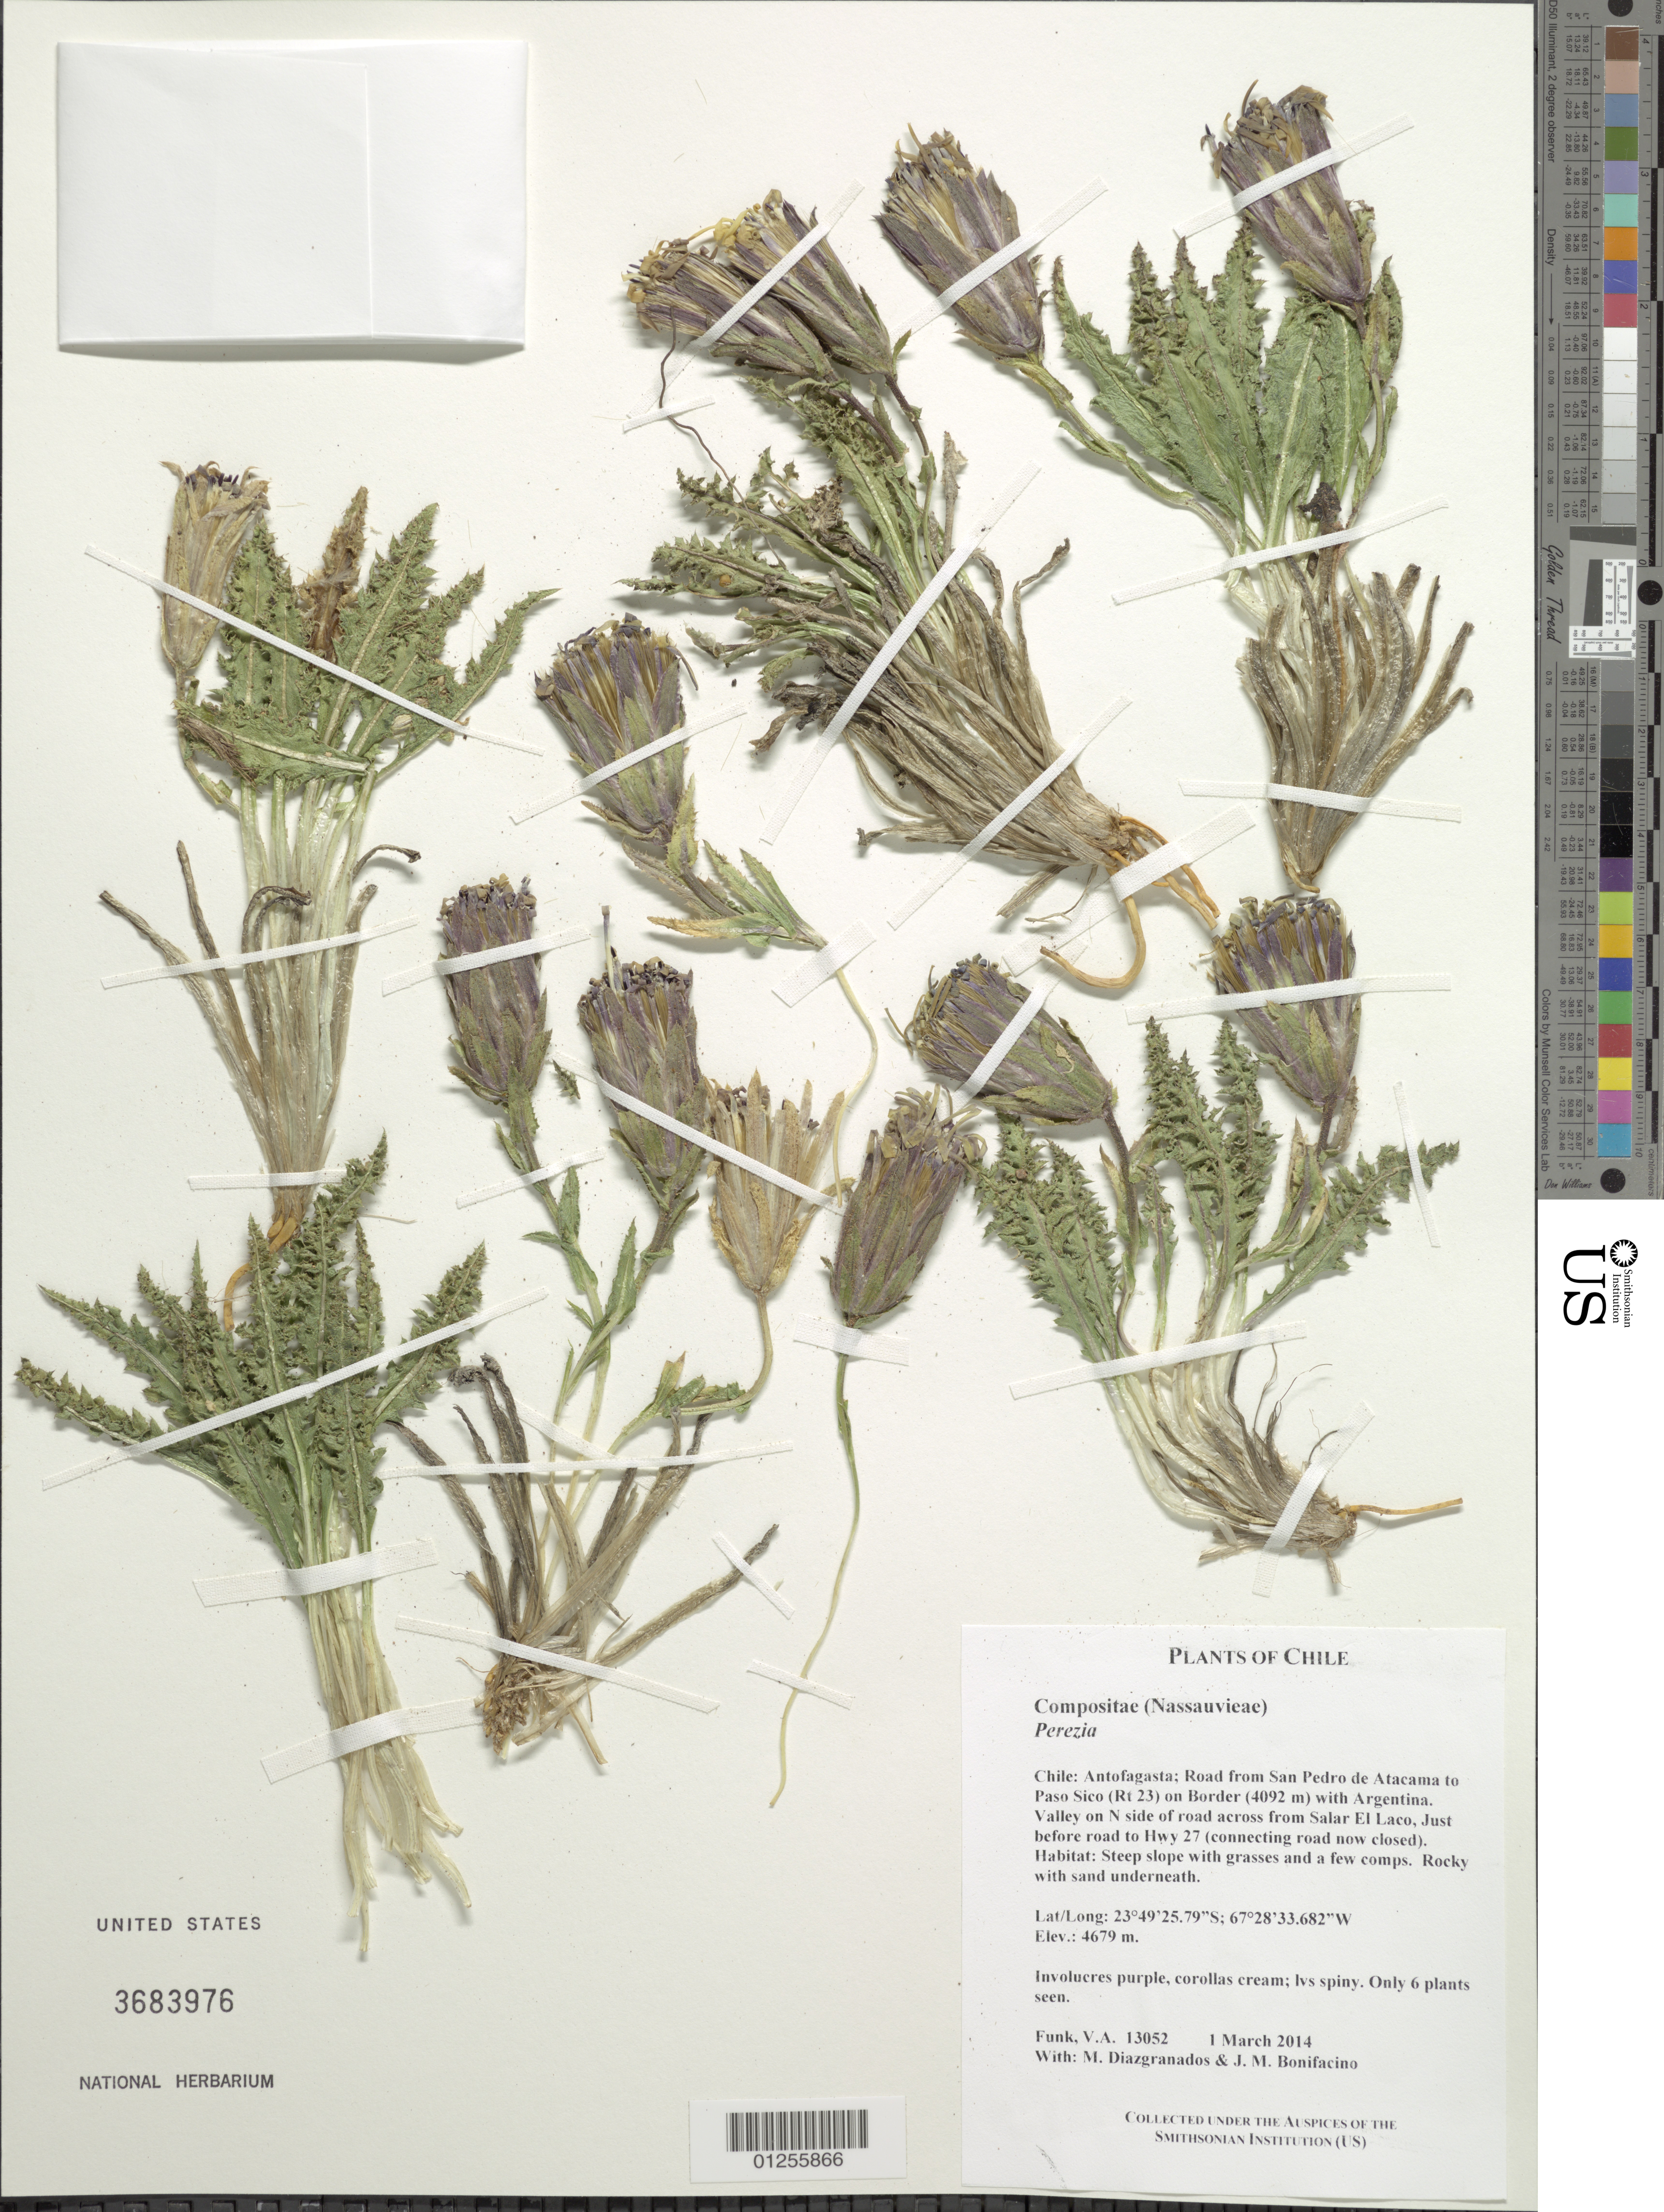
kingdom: Plantae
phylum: Tracheophyta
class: Magnoliopsida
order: Asterales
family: Asteraceae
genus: Perezia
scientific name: Perezia sp.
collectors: V. Funk, M. Diazgranados C. & M. Bonifacino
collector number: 13052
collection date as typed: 1 March 2014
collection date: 2014-03-01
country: Chile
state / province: Antofagasta (II)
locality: Road from San Pedro de Atacama to Paso Sico (Rt 23) on Border (4092 m) with Argentina.Valley on N side of road across from Salar El Laco, just before road to Hwy 27 (connecting road now closed)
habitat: Steep slope with grasses and a few composites. Rocky with sand underneath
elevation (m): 4679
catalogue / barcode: US 3683976